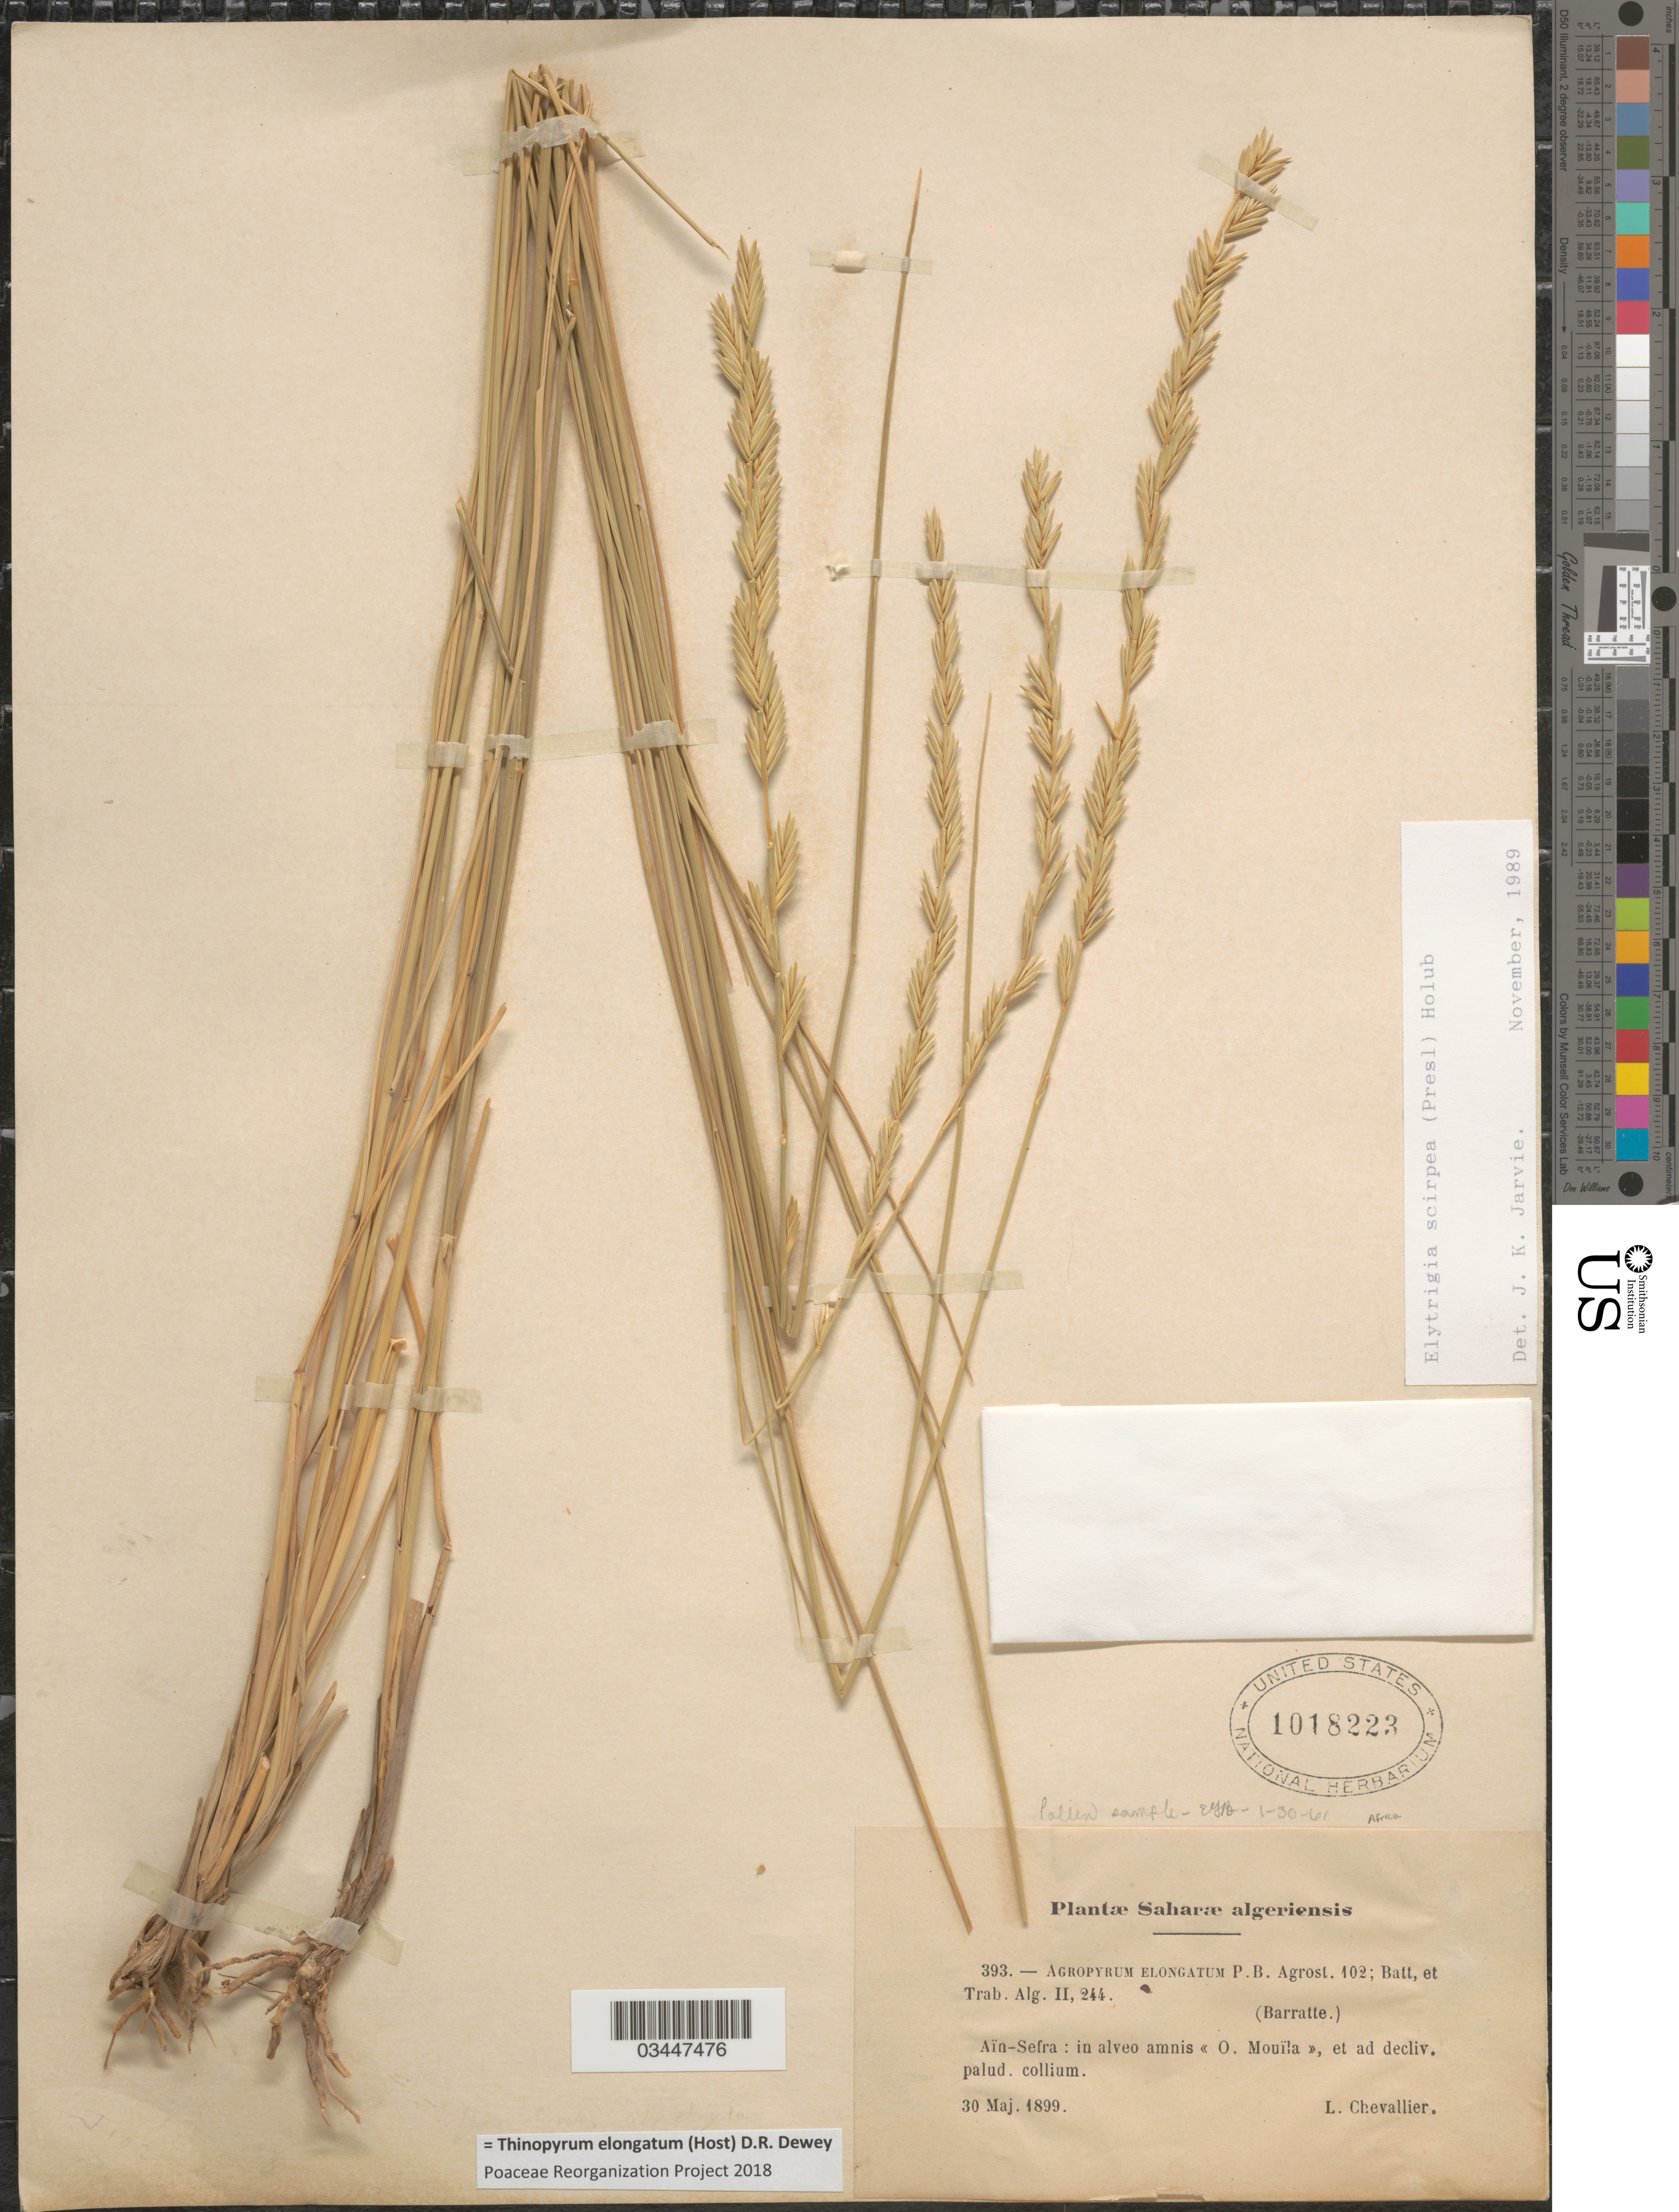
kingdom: Plantae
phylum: Tracheophyta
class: Liliopsida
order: Poales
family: Poaceae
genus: Thinopyrum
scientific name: Thinopyrum elongatum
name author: (Host) Barkworth & Dewey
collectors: L. Chevallier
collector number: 393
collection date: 1899-05-30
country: Algeria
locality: Saharæ algeriensis. Aïn-Sefra: in alveo amnis « O. Mouïla », et ad decliv. palud. collium.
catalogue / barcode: US 1018223